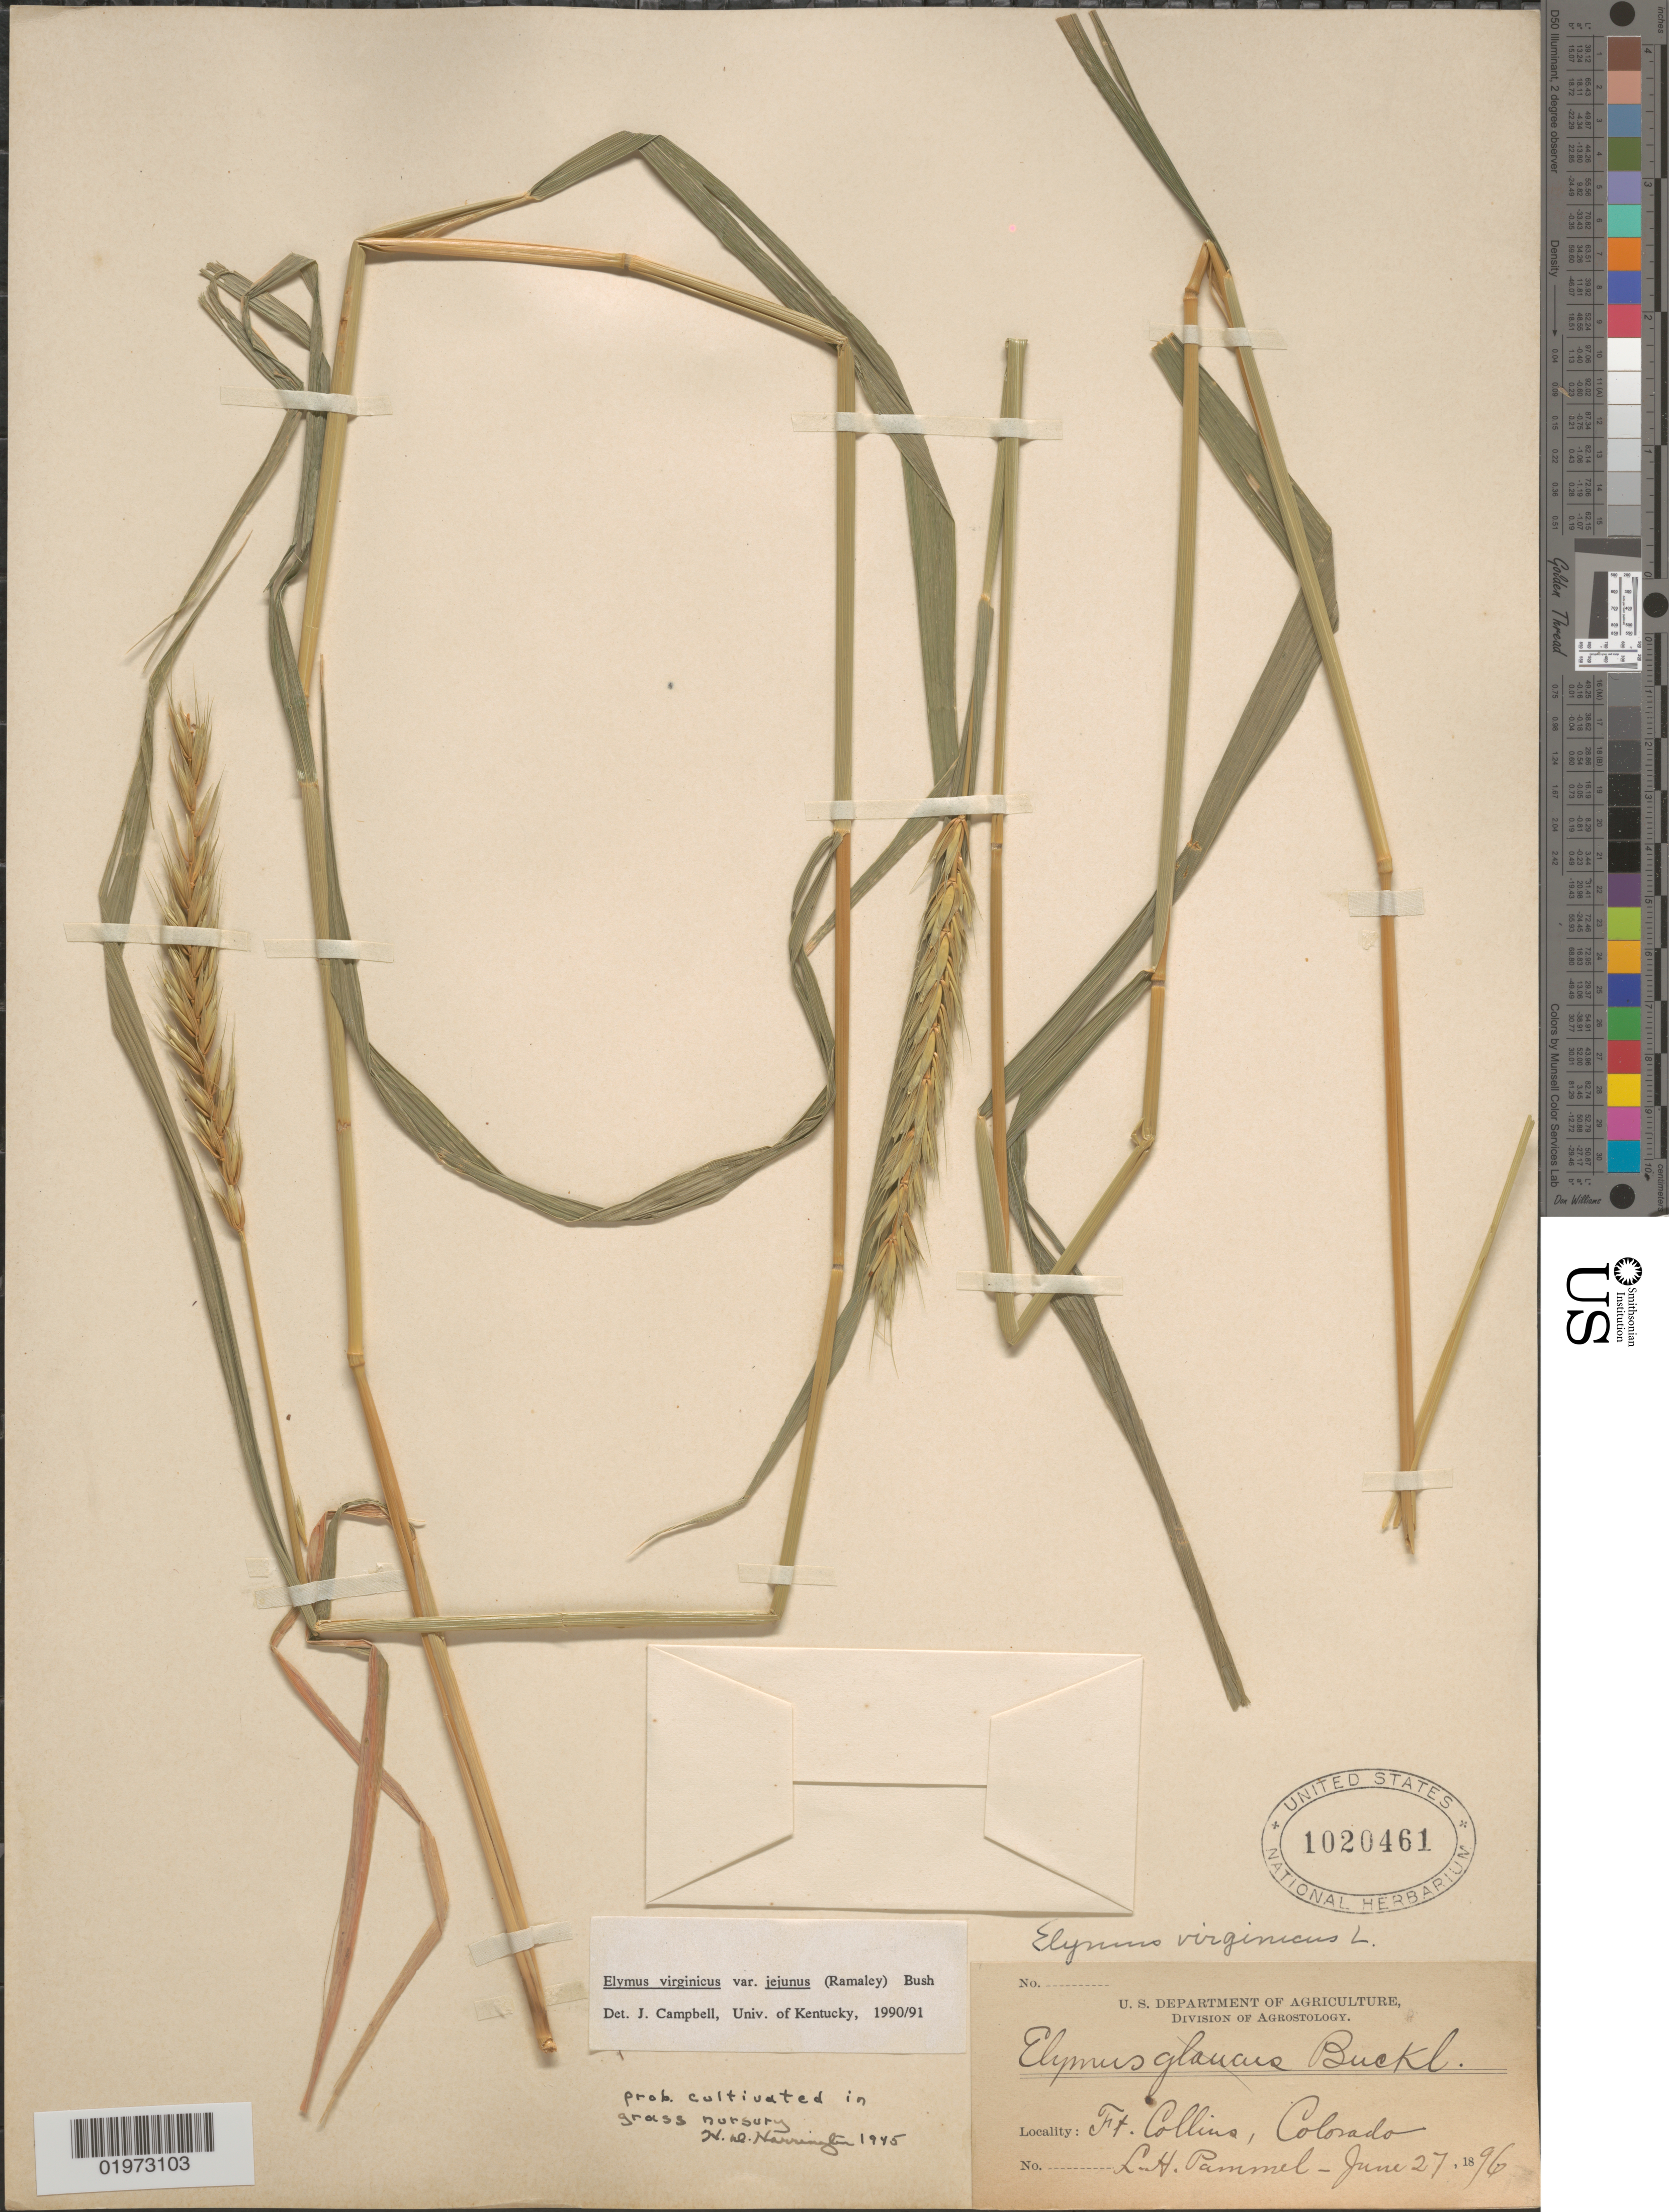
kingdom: Plantae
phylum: Tracheophyta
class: Liliopsida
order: Poales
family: Poaceae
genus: Elymus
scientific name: Elymus virginicus var. virginicus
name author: L.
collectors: L. Pammel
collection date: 1896-06-27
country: United States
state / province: Colorado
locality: Ft. Collins.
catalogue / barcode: US 1020461